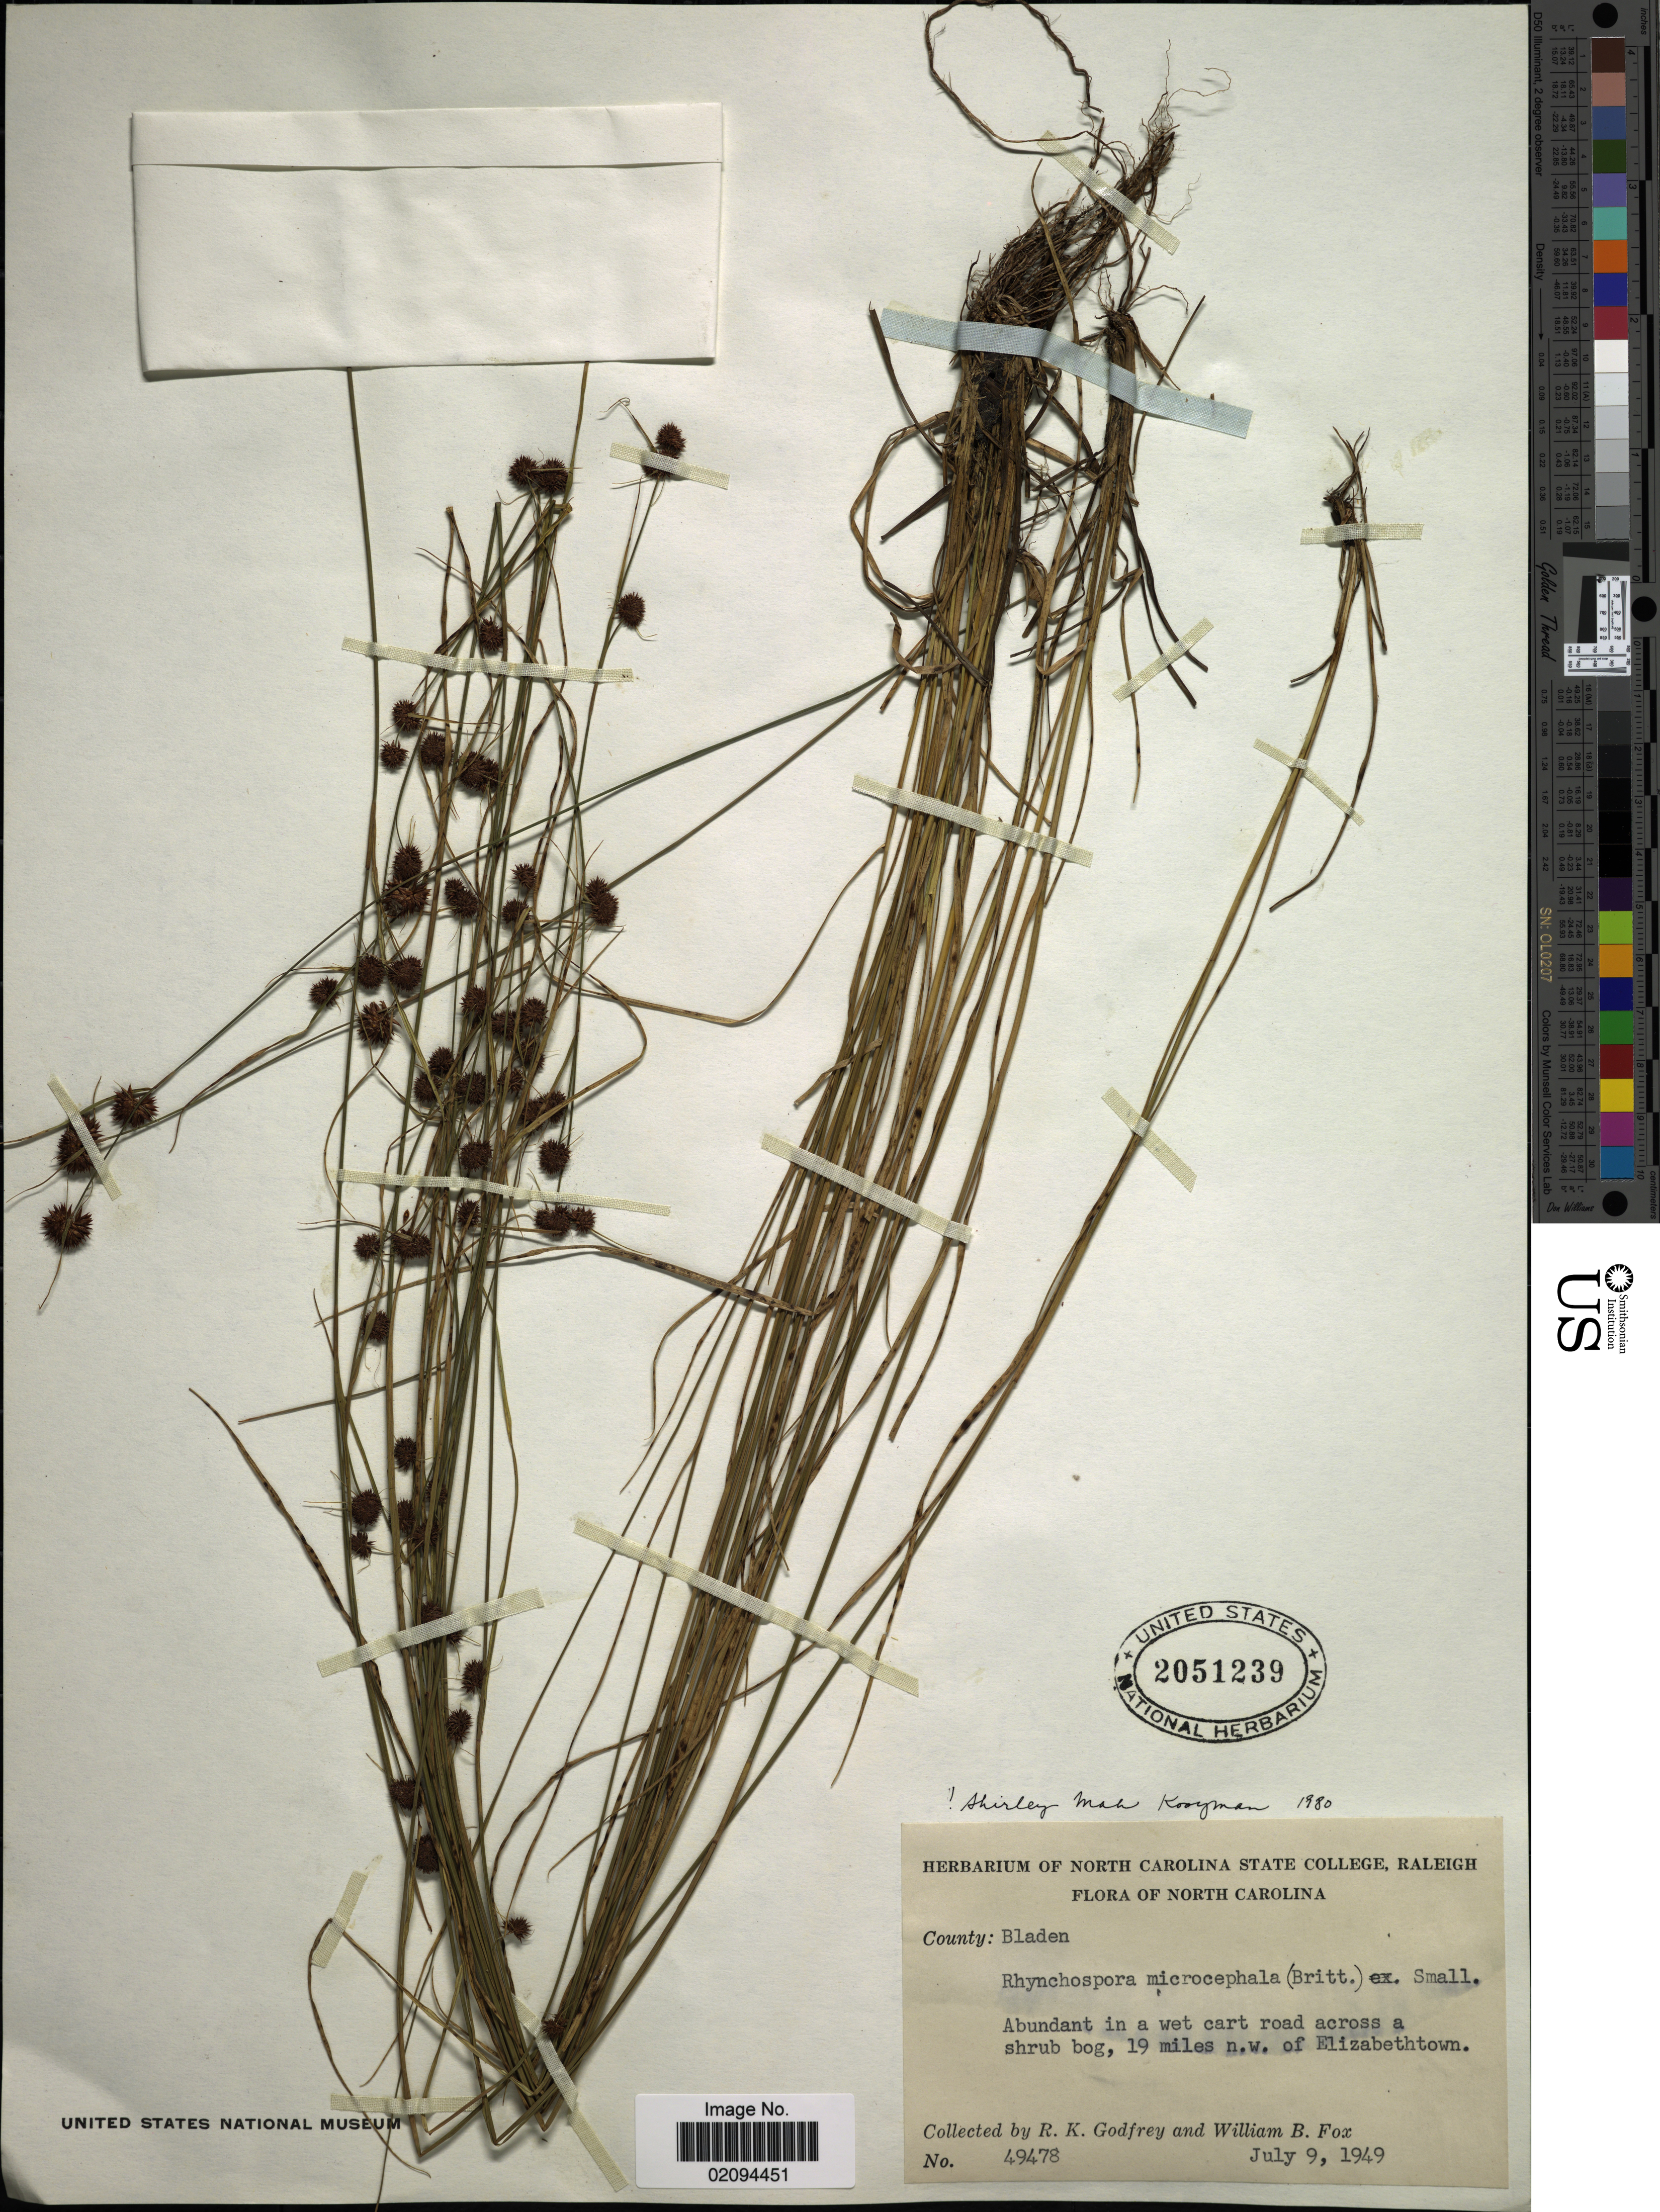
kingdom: Plantae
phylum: Tracheophyta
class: Liliopsida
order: Poales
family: Cyperaceae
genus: Rhynchospora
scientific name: Rhynchospora microcephala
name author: (Britton) Britton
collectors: R. K. Godfrey & W. B. Fox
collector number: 49478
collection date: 1949-07-09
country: United States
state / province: North Carolina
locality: County: Bladen. Abundant in a wet cart road across a shrub bog, 19 miles n.w. of Elizabethtown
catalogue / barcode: US 2051239